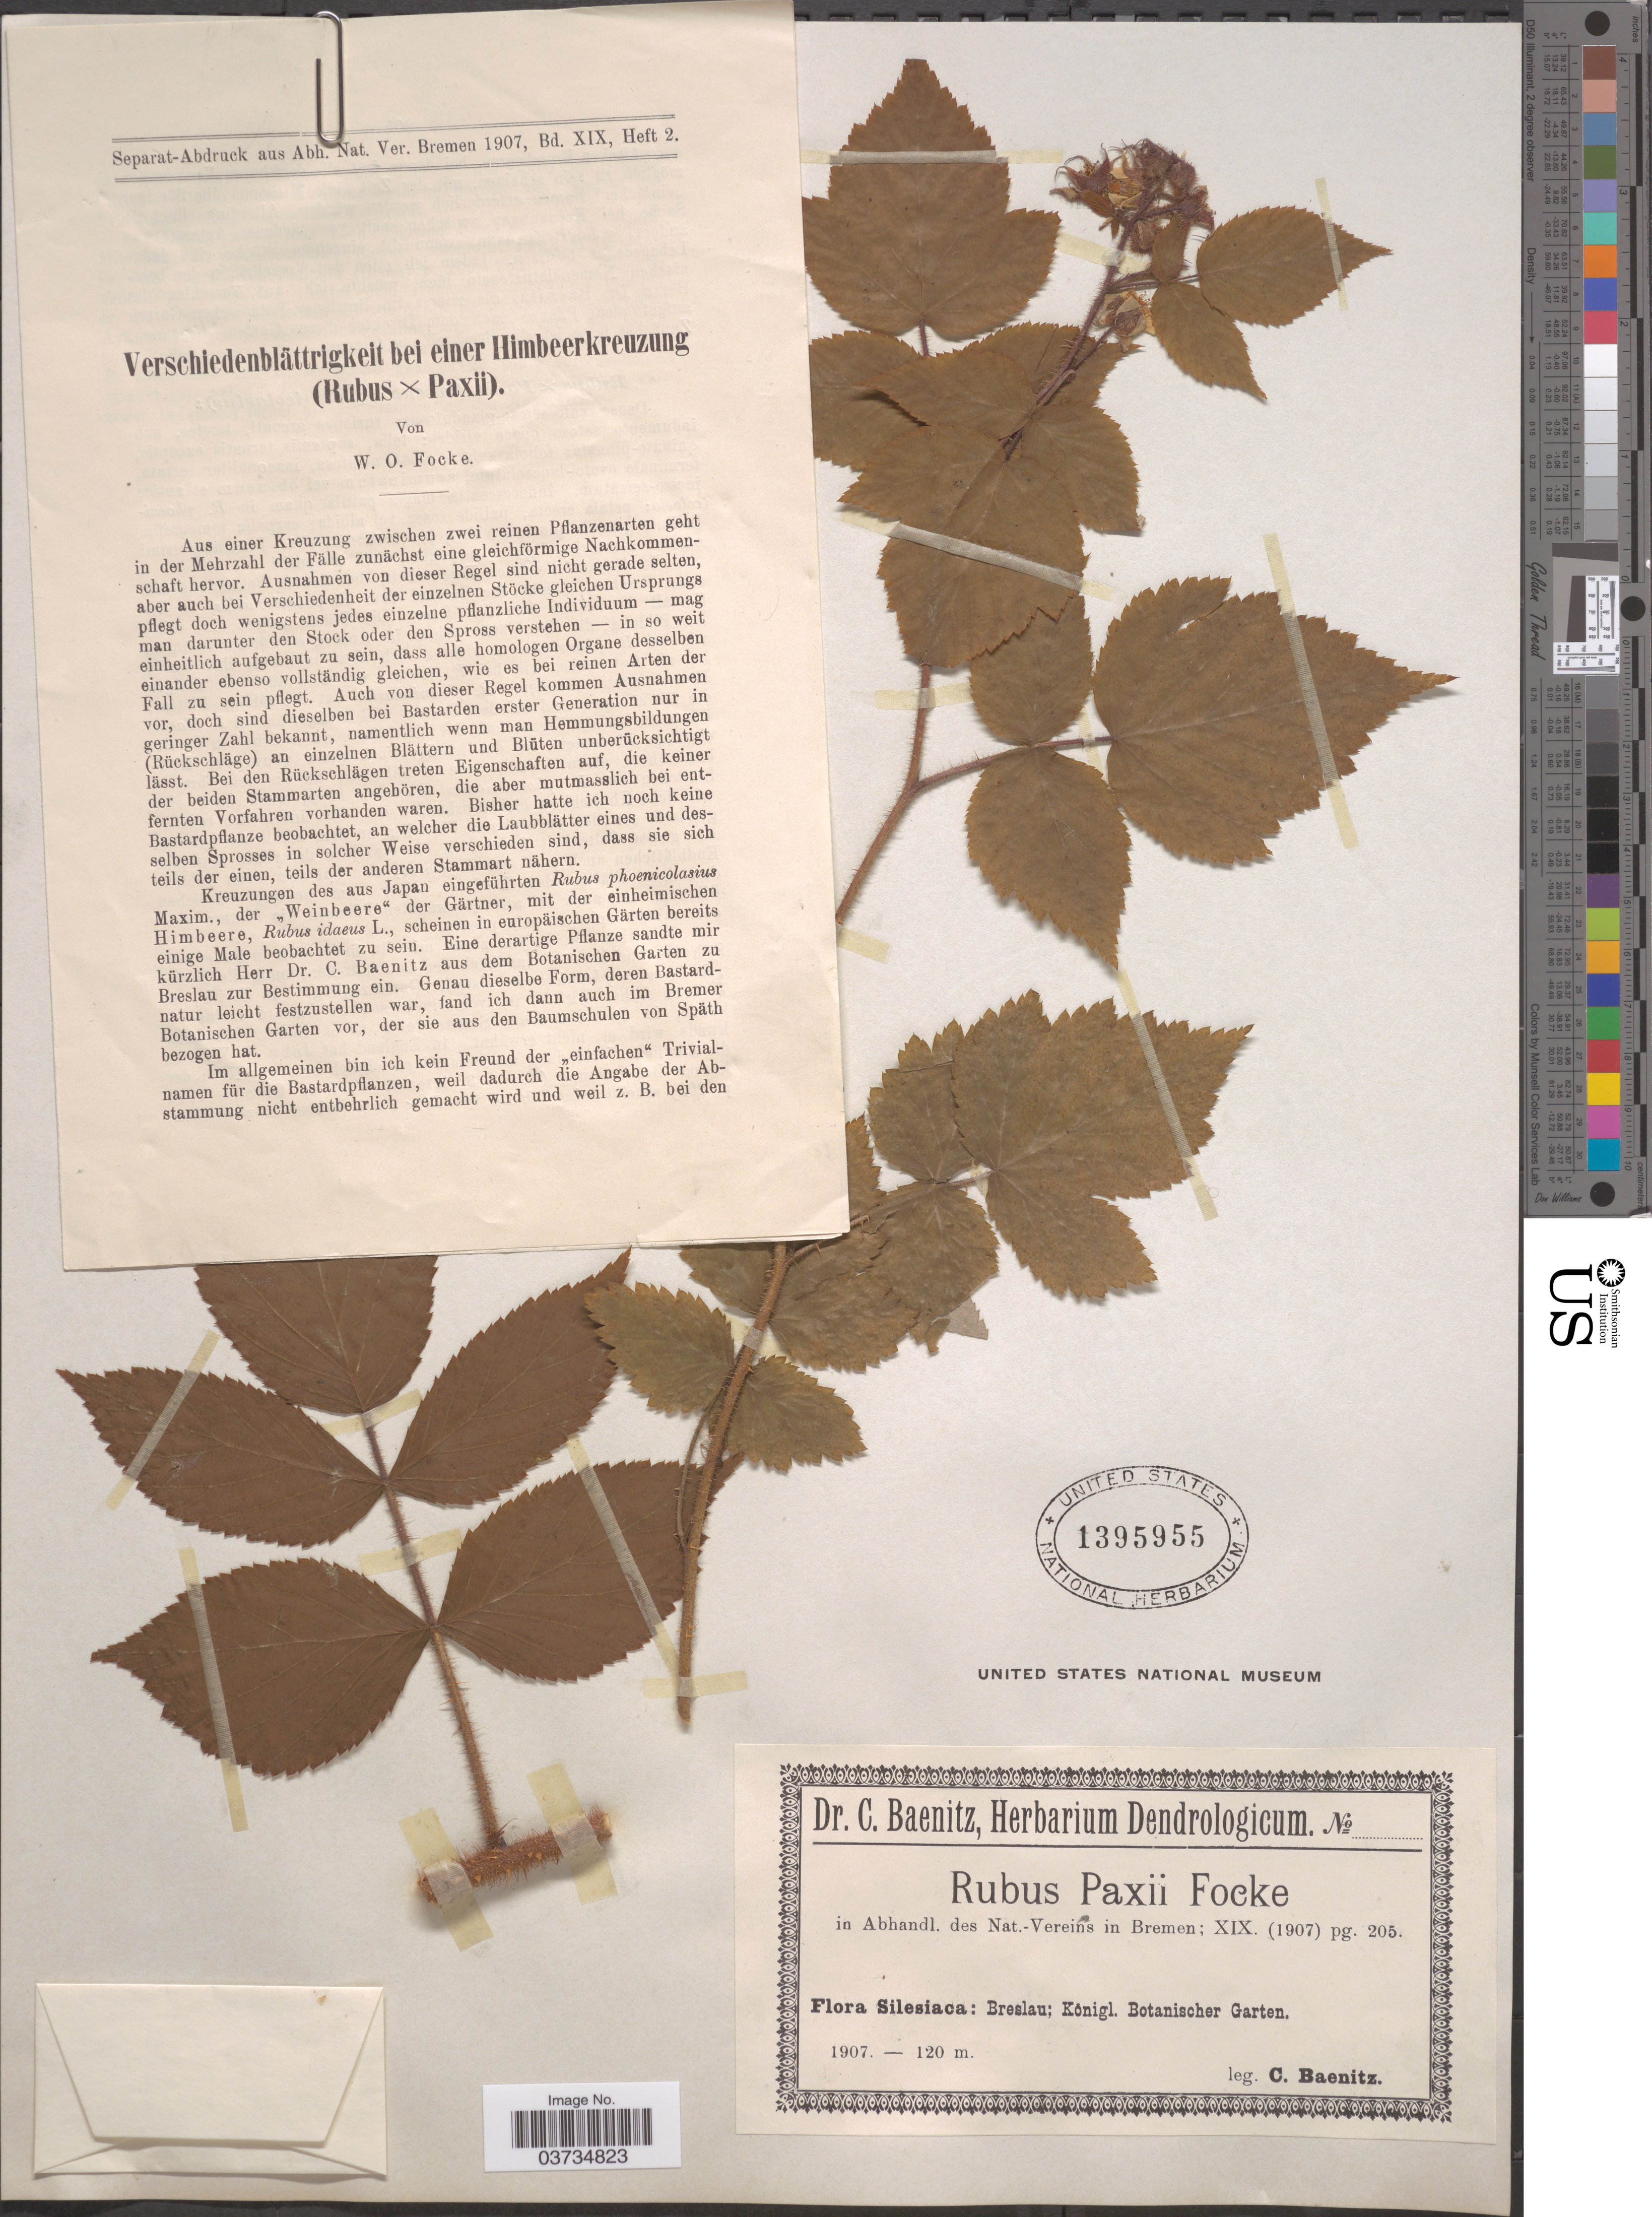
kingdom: Plantae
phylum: Tracheophyta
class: Magnoliopsida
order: Rosales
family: Rosaceae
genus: Rubus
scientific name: Rubus paxii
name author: Focke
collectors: C. G. Baenitz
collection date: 1907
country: Poland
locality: Silesiaca: Breslau; Königl. Botanischer Garten.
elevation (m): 120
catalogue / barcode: US 1395955